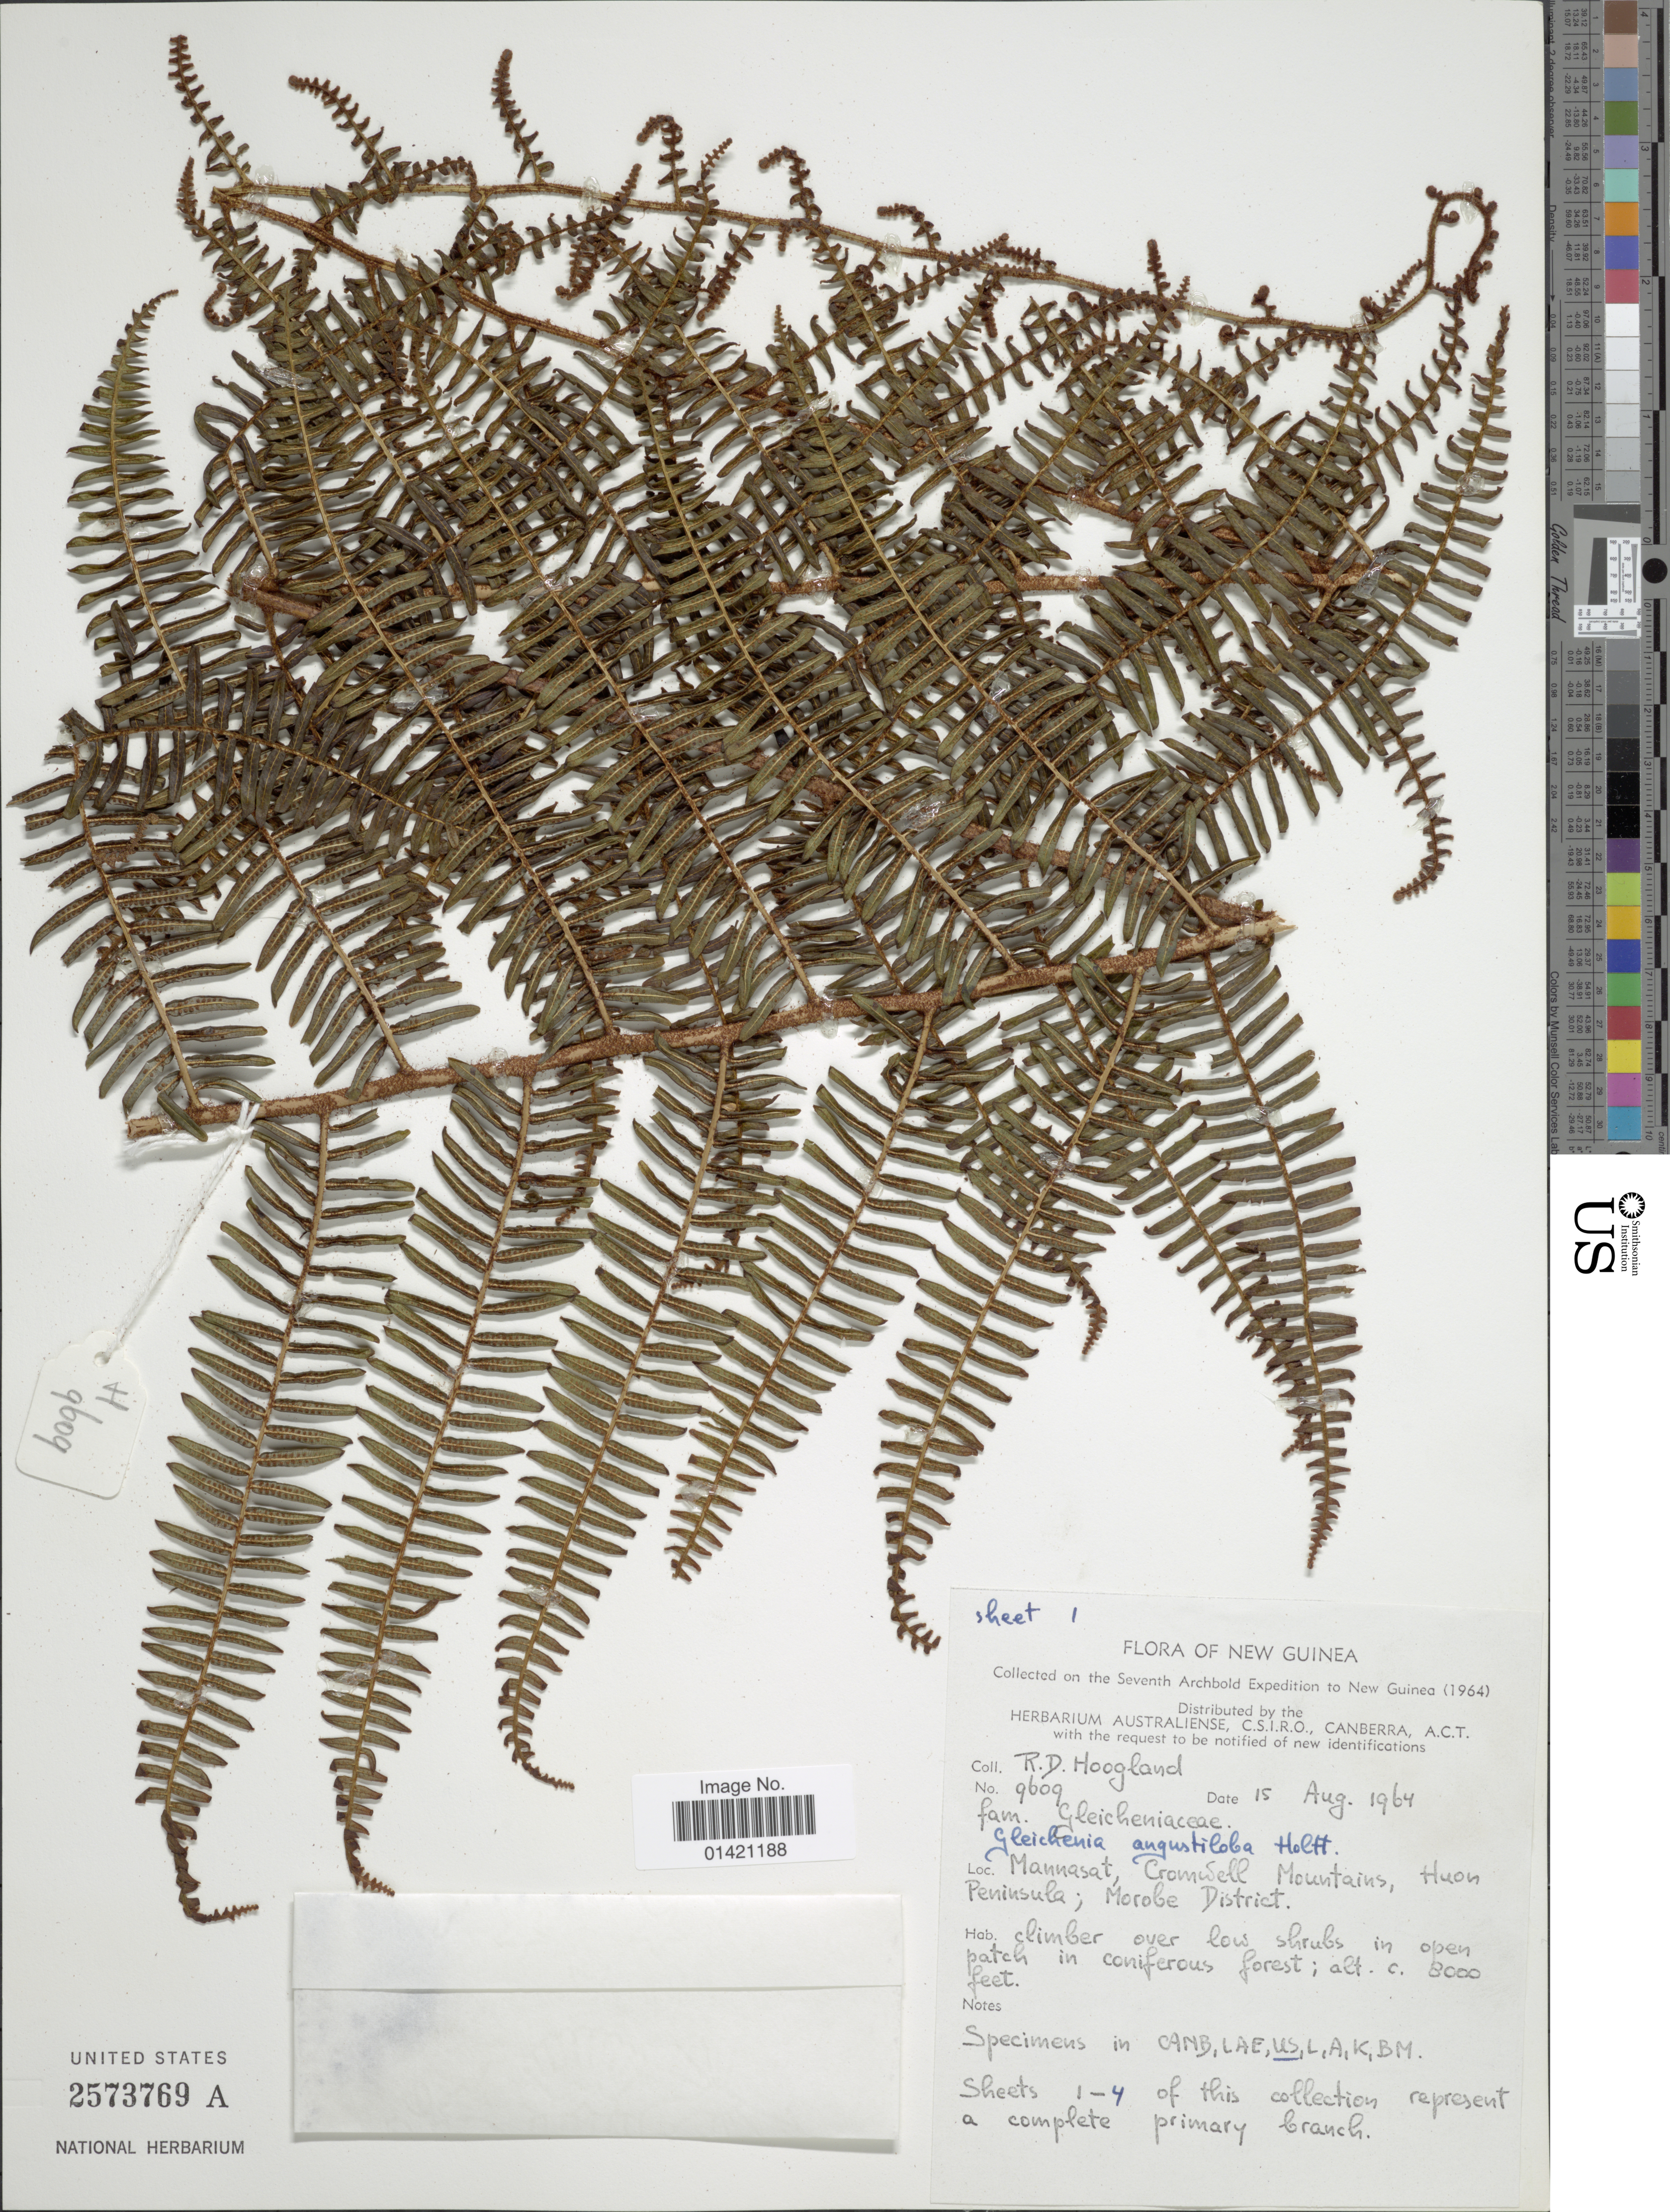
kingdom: Plantae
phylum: Tracheophyta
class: Polypodiopsida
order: Gleicheniales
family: Gleicheniaceae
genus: Diplopterygium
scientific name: Diplopterygium angustilobum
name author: (Holttum) Parris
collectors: R. D. Hoogland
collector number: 9609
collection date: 1964-08-15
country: Papua New Guinea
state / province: Morobe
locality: New Guinea, Mannasat, Cromwell Mountains, Huon Peninsula; Morobe District.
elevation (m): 2438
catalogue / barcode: US 2573769A